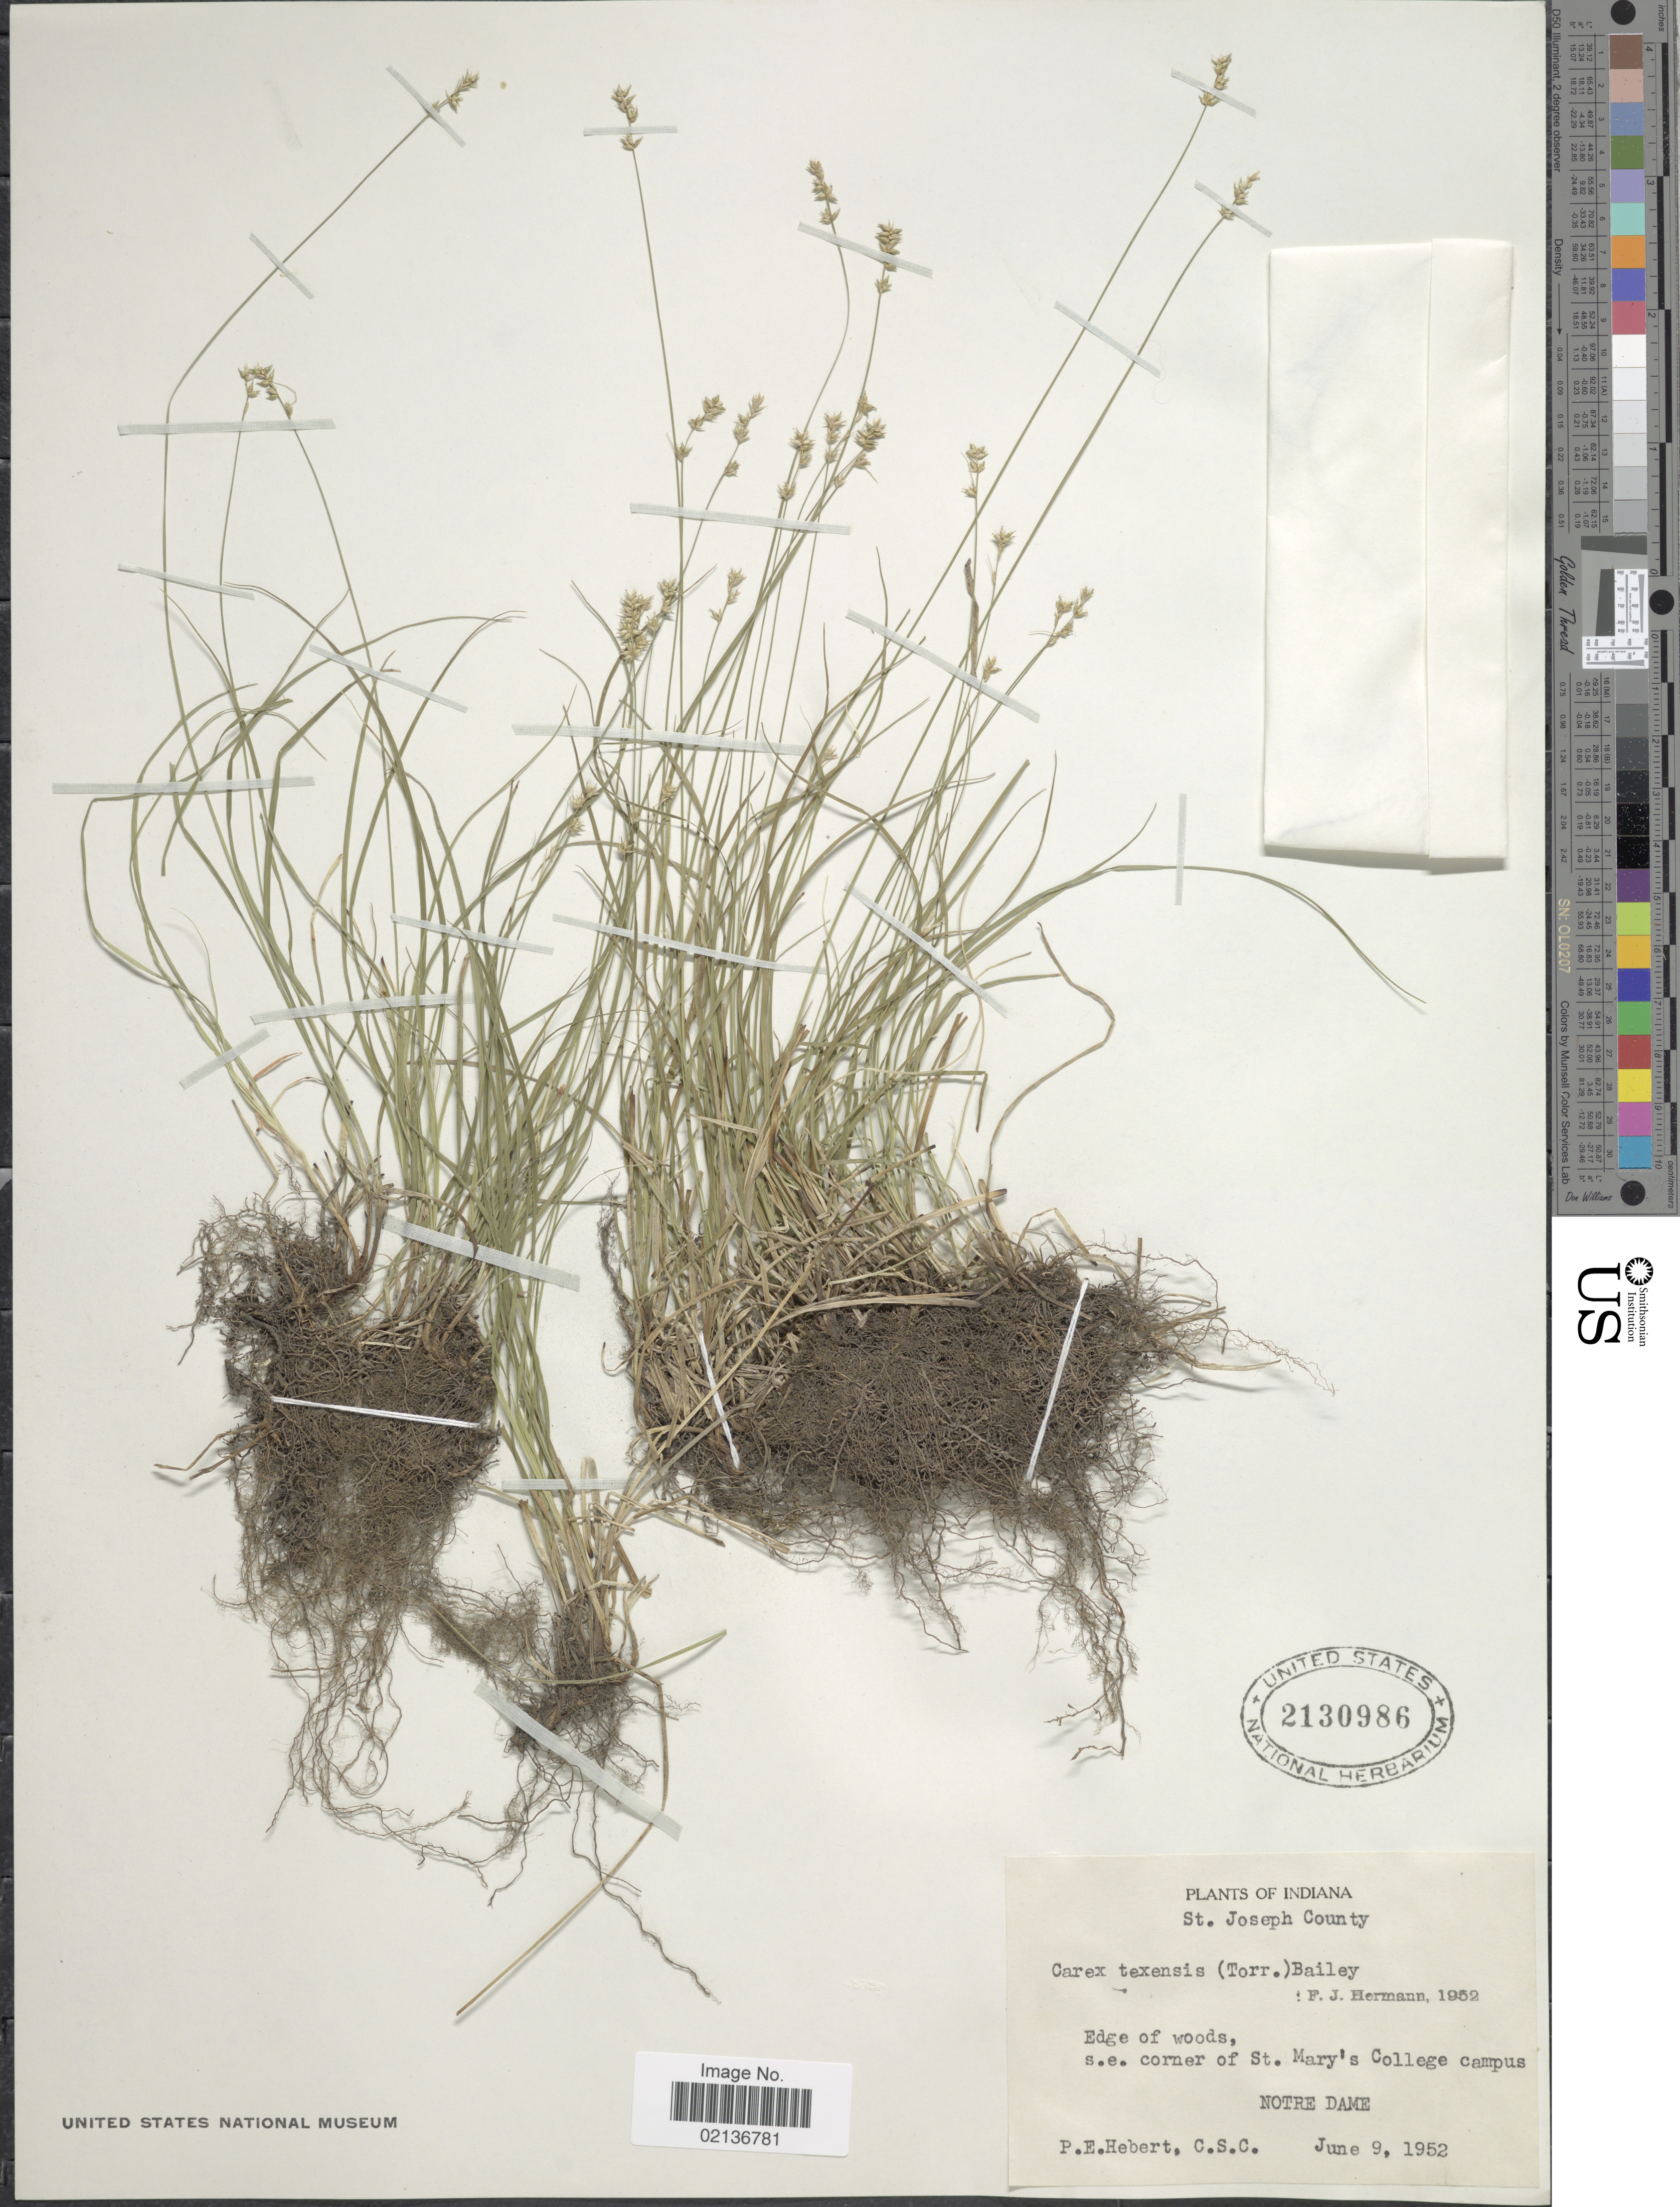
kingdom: Plantae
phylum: Tracheophyta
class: Liliopsida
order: Poales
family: Cyperaceae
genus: Carex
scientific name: Carex texensis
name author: (Torr. ex L.H. Bailey) L.H. Bailey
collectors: P. Hebert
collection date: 1952-06-09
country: United States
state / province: Indiana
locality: St. Joseph County, Edge of woods, s.e. corner of St. Mary's College campus, Notre Dame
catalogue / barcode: US 2130986